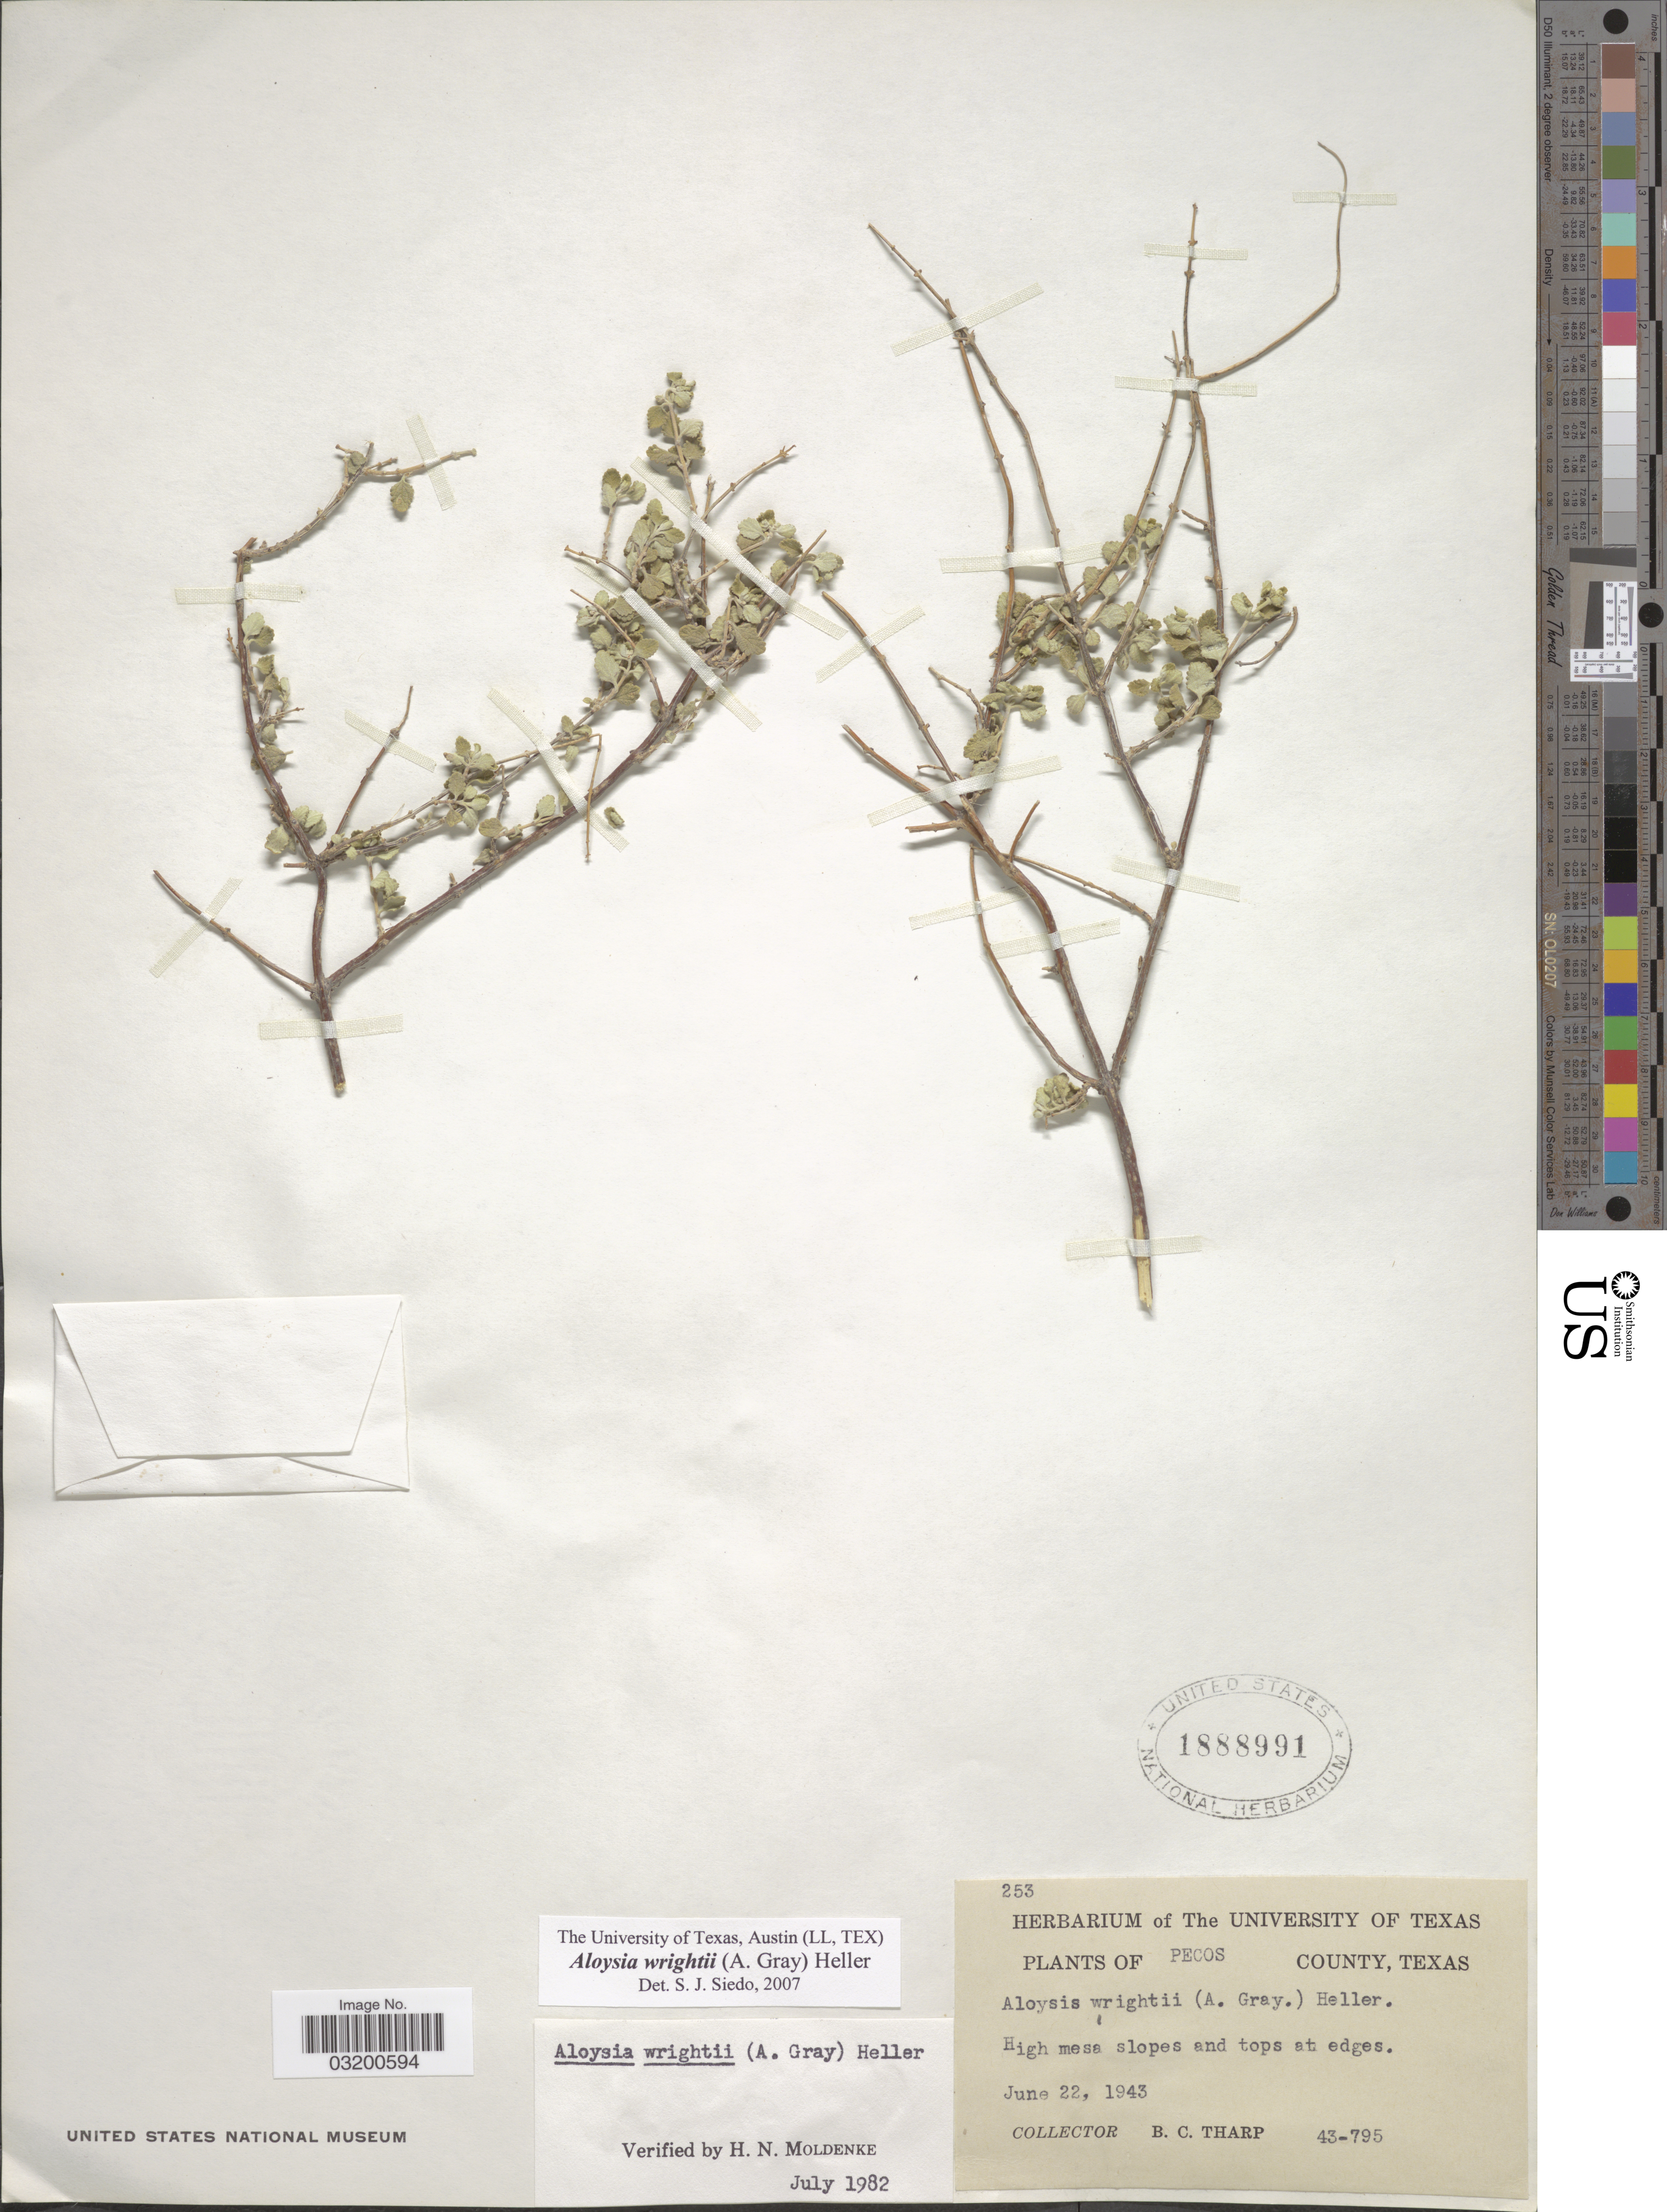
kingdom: Plantae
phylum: Tracheophyta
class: Magnoliopsida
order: Lamiales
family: Verbenaceae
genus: Aloysia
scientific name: Aloysia wrightii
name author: A. Heller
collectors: B. C. Tharp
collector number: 43-795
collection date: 1943-06-22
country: United States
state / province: Texas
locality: Pecos County. High mesa slopes and tops at edges.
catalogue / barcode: US 1888991